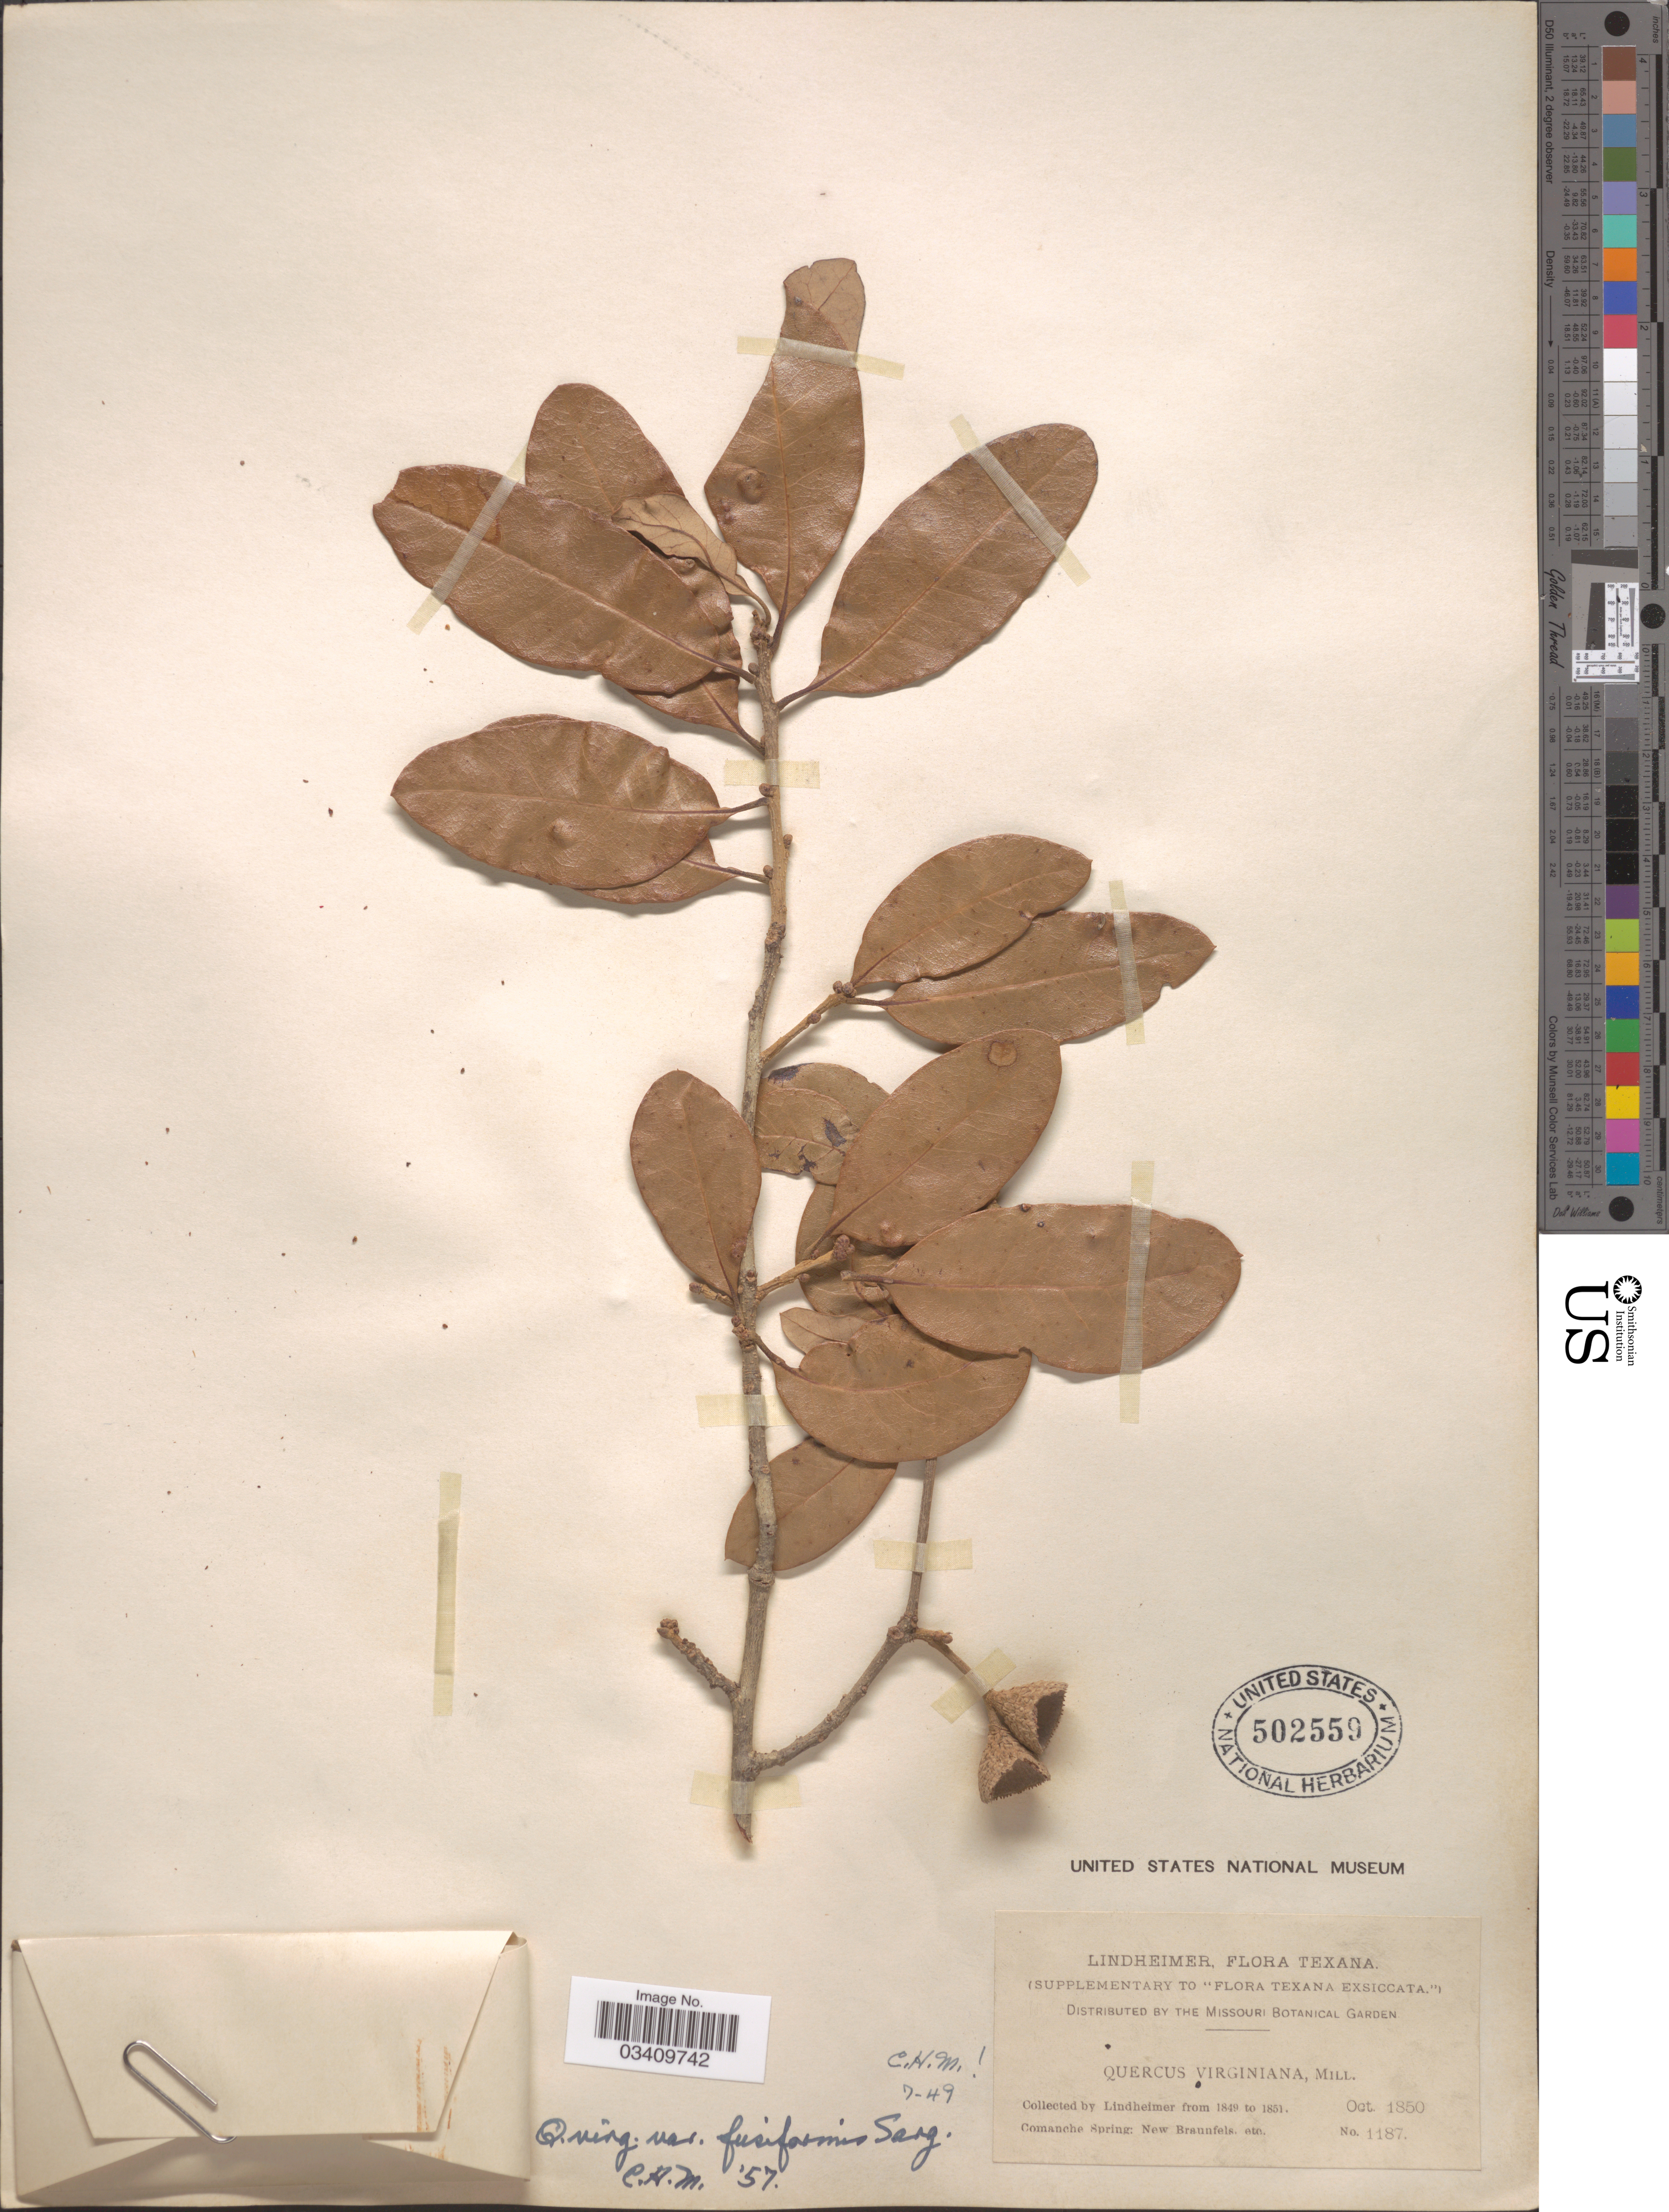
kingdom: Plantae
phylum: Tracheophyta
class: Magnoliopsida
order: Fagales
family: Fagaceae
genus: Quercus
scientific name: Quercus virginiana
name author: Mill.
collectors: -. Lindheimer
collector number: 1187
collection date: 1850-10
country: United States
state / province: Texas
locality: Comanche Spring, New Braunfels, etc.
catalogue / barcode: US 502559